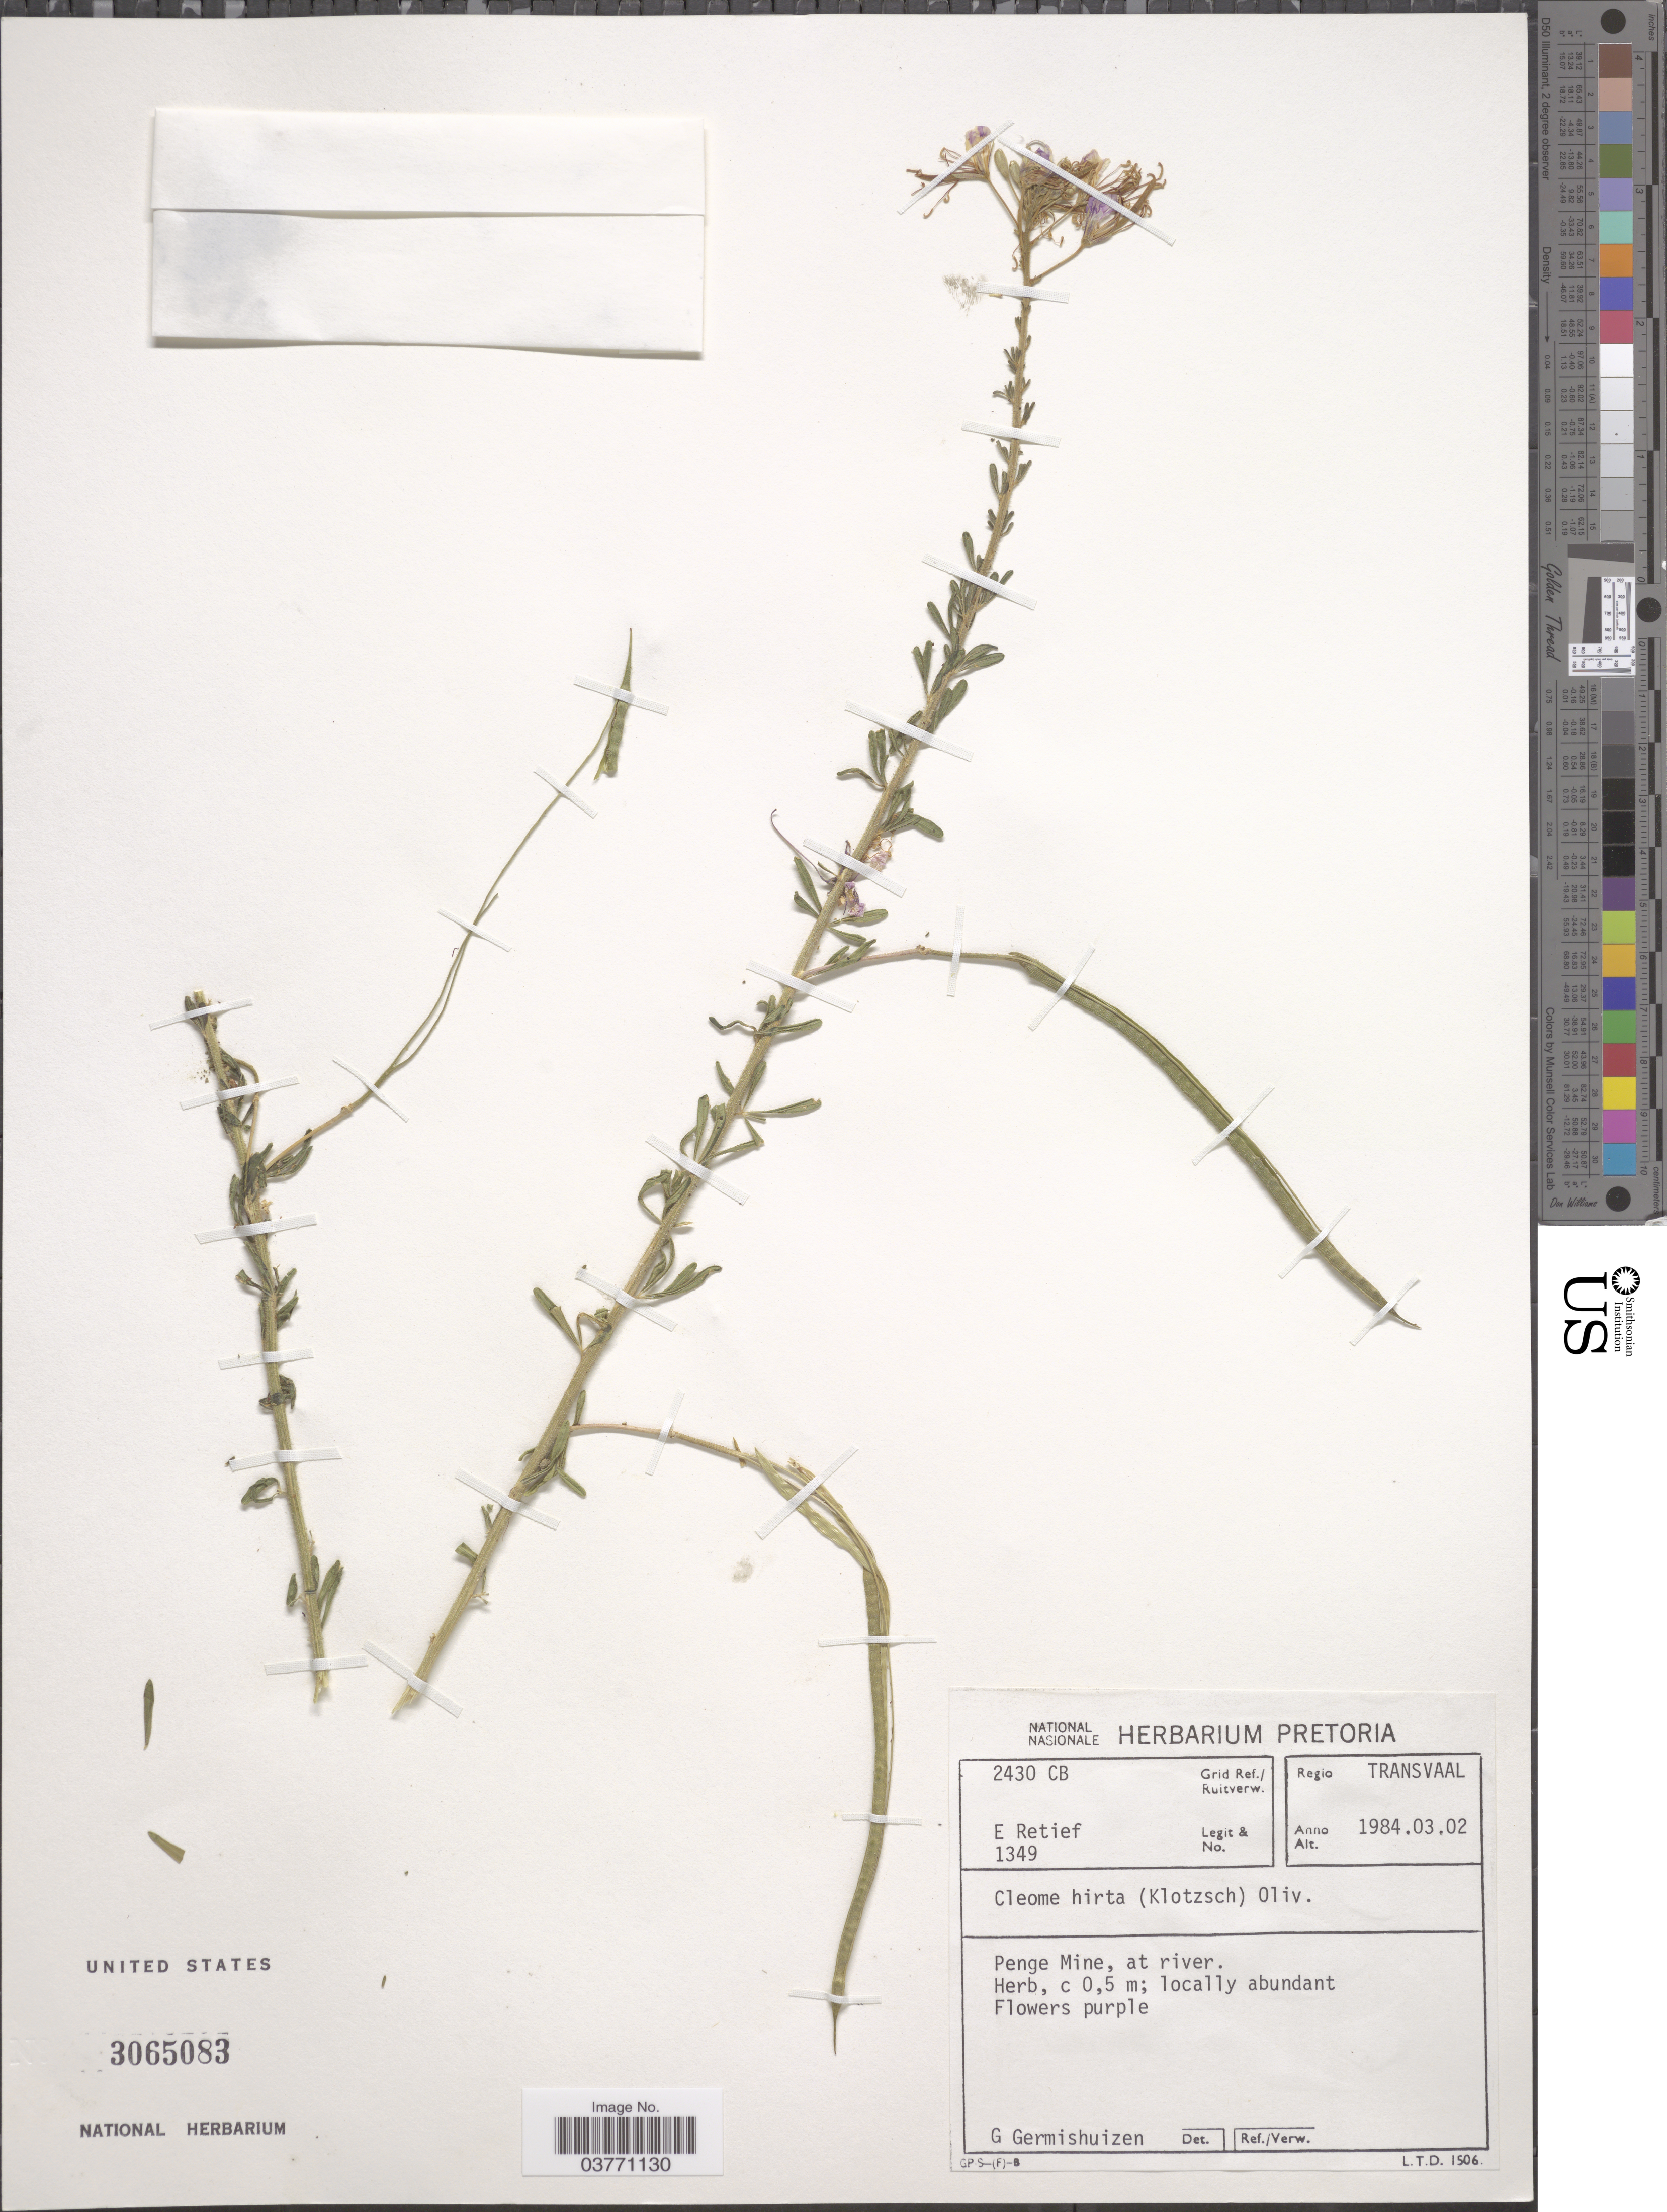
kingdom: Plantae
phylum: Tracheophyta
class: Magnoliopsida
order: Brassicales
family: Cleomaceae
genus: Sieruela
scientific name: Sieruela hirta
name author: (Klotzsch) Roalson & J.C. Hall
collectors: G. Germishuizen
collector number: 1349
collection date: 1984-03-02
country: South Africa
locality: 2430 CB Grid Ref./Ruitverw. Regio Transvaal. Penge Mine, at river.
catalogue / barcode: US 3065083